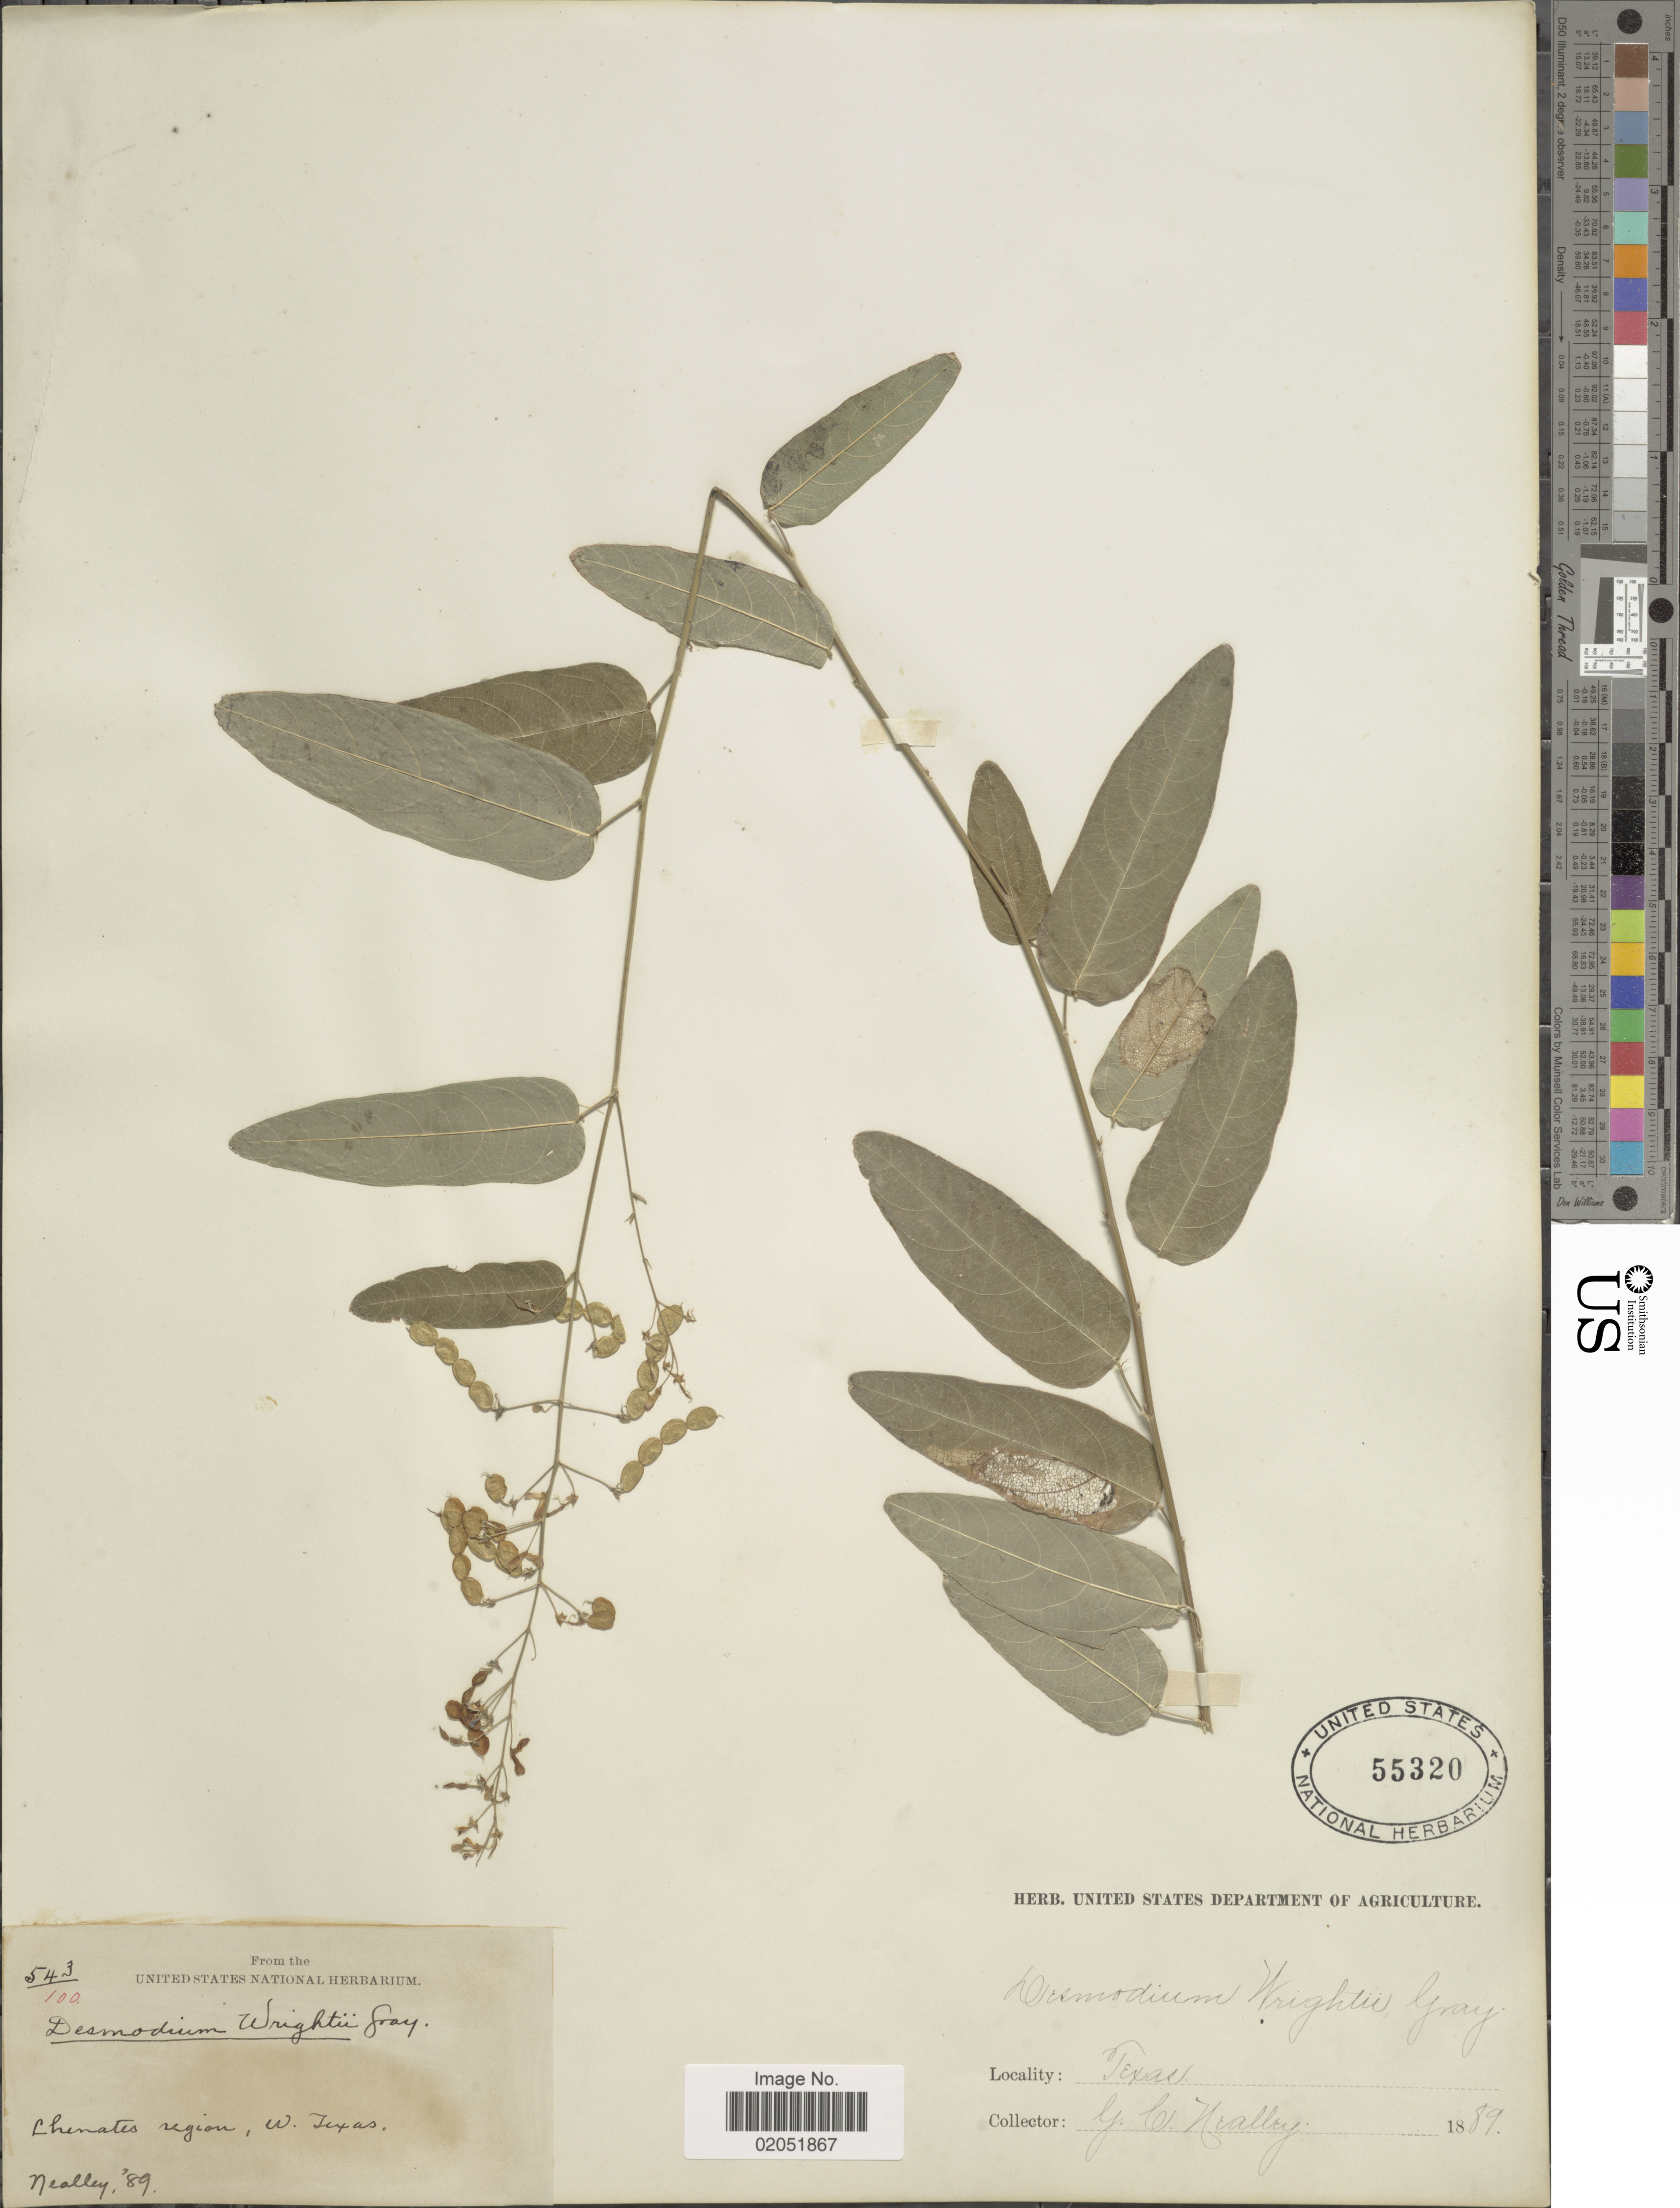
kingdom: Plantae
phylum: Tracheophyta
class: Magnoliopsida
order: Fabales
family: Fabaceae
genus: Desmodium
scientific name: Desmodium wrightii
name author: A. Gray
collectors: G. C. Nealley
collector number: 543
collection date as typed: Transcribed d/m/y: //89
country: United States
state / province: Texas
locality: Chenates region, W. Texas.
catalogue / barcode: US 55320